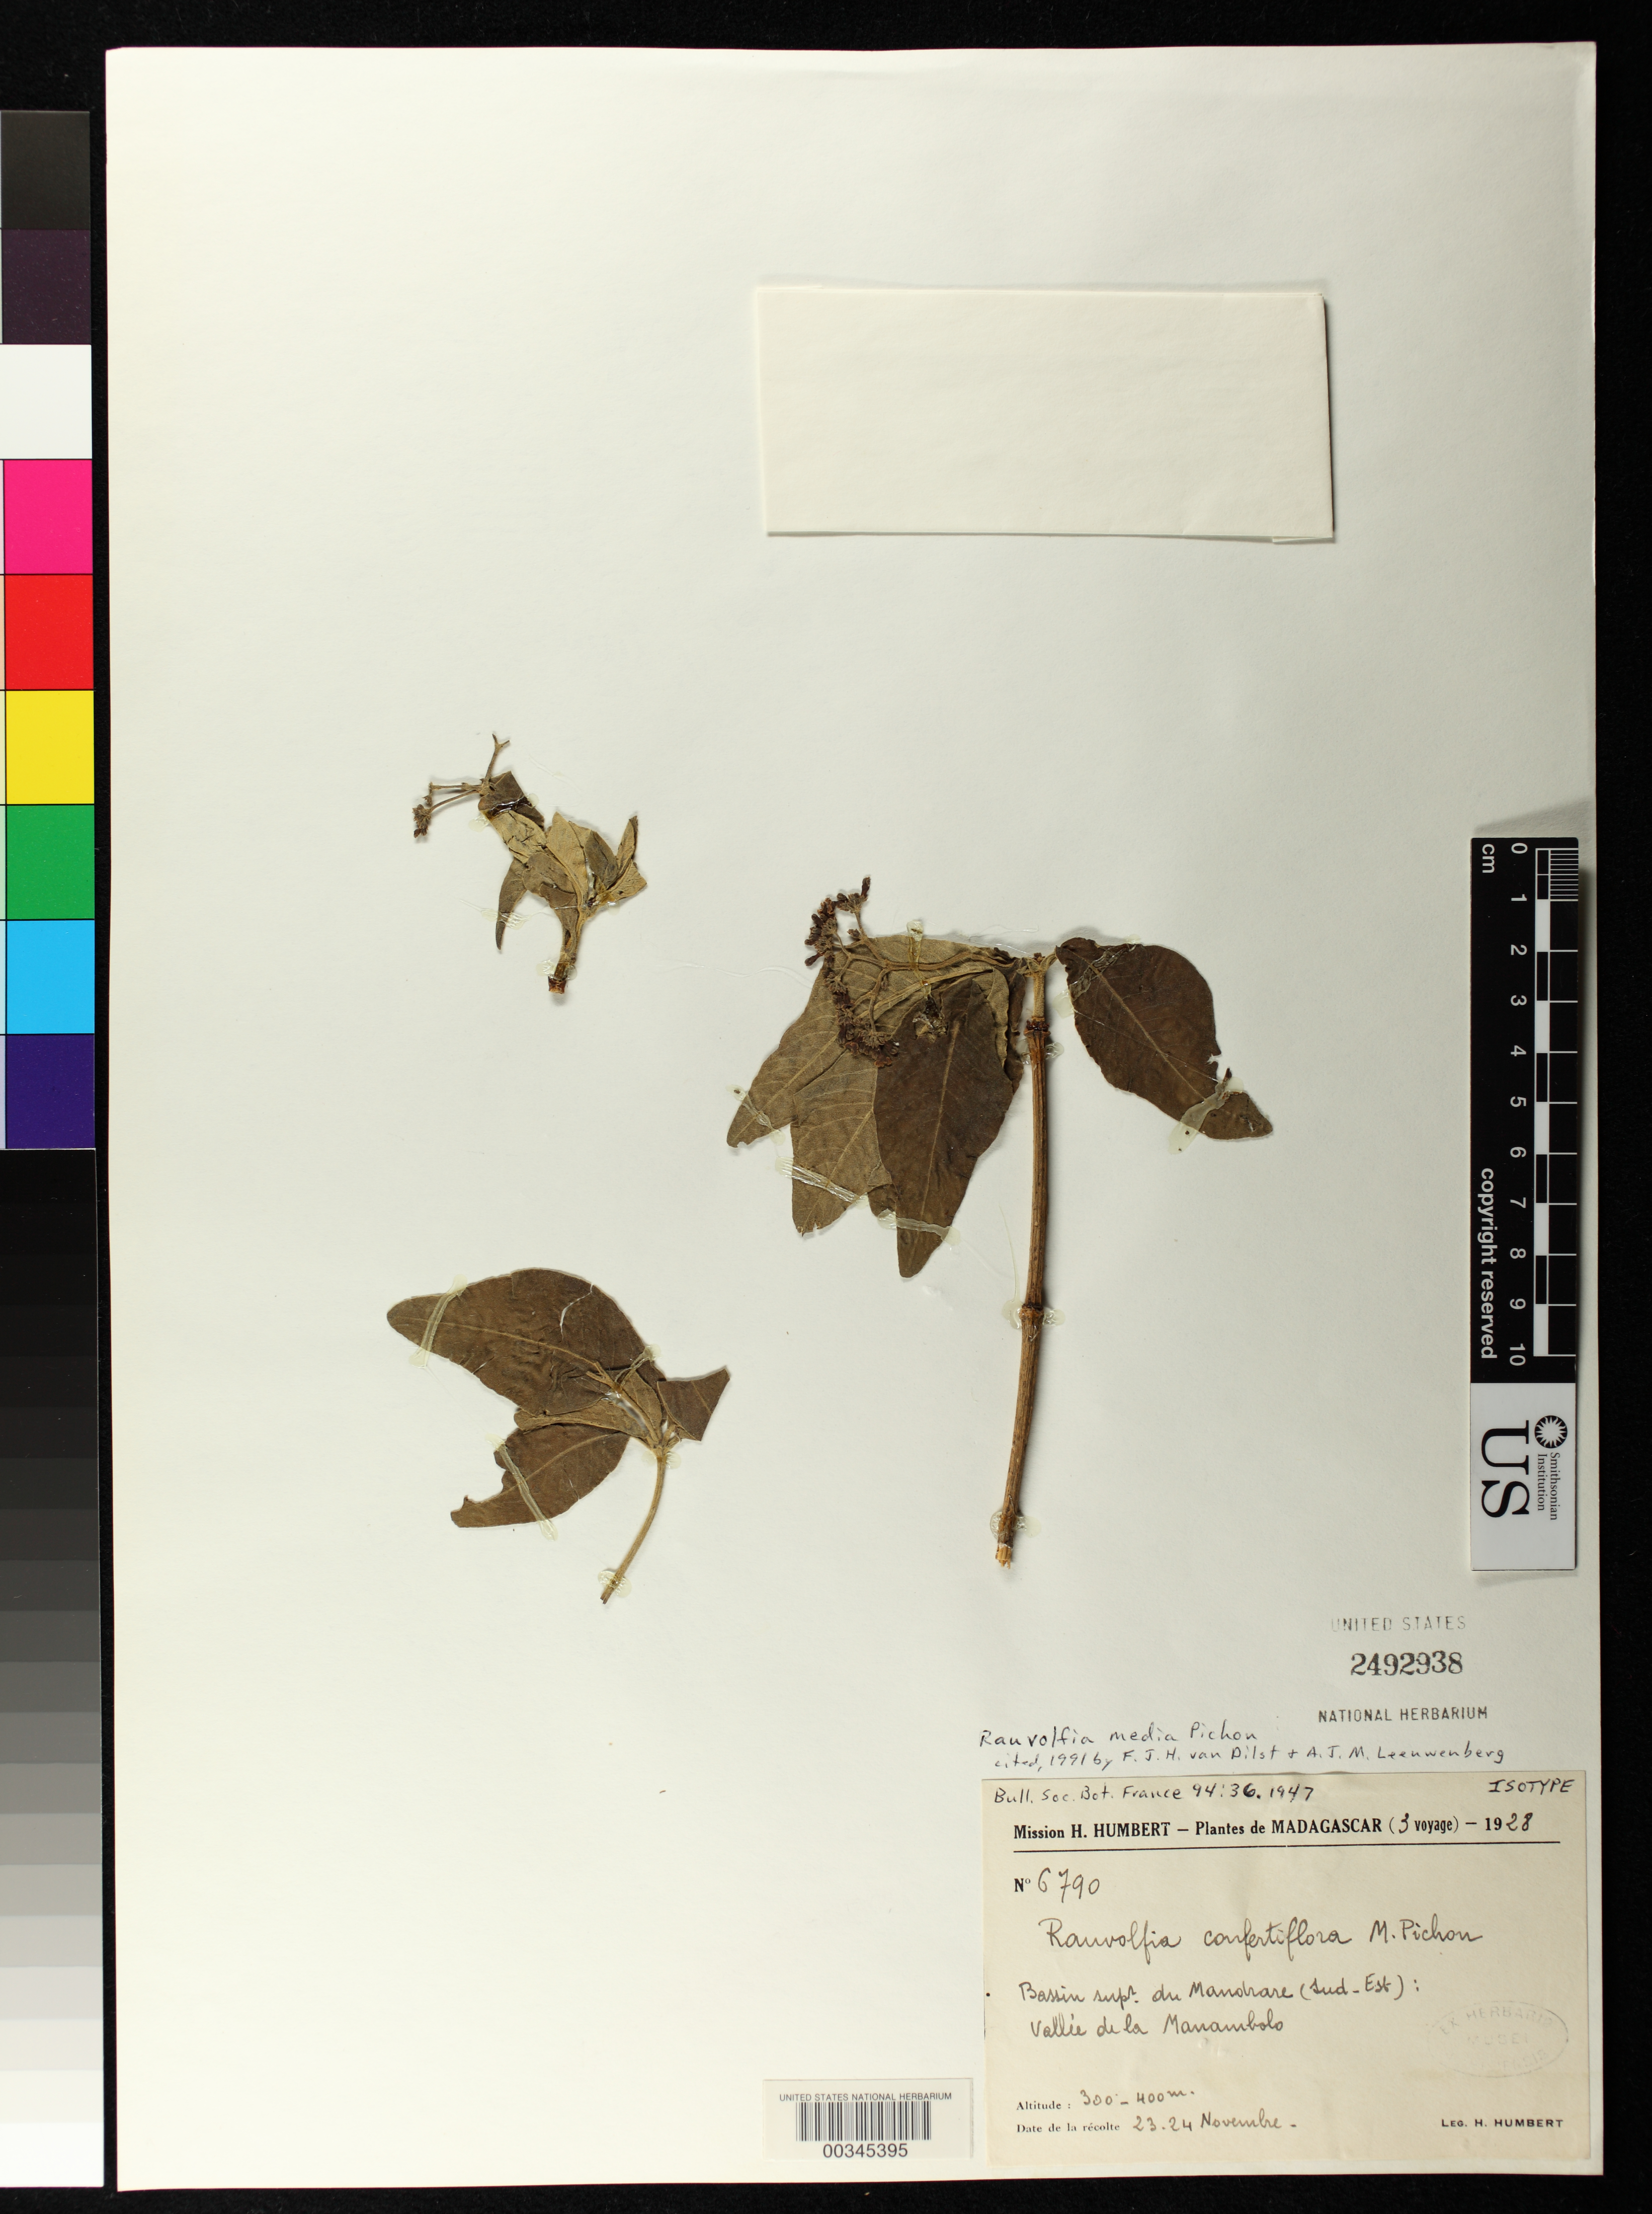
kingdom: Plantae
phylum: Tracheophyta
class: Magnoliopsida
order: Gentianales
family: Apocynaceae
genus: Rauvolfia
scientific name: Rauvolfia confertiflora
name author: Pichon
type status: Isotype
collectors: H. Humbert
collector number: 6790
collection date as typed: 23 Nov 1928 to 24 Nov 1928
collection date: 1928-11-23/1928-11-24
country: Madagascar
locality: Valle de La Mananbolo, Bassin Supr. du Manohare (SE).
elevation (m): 300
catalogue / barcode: US 2492938